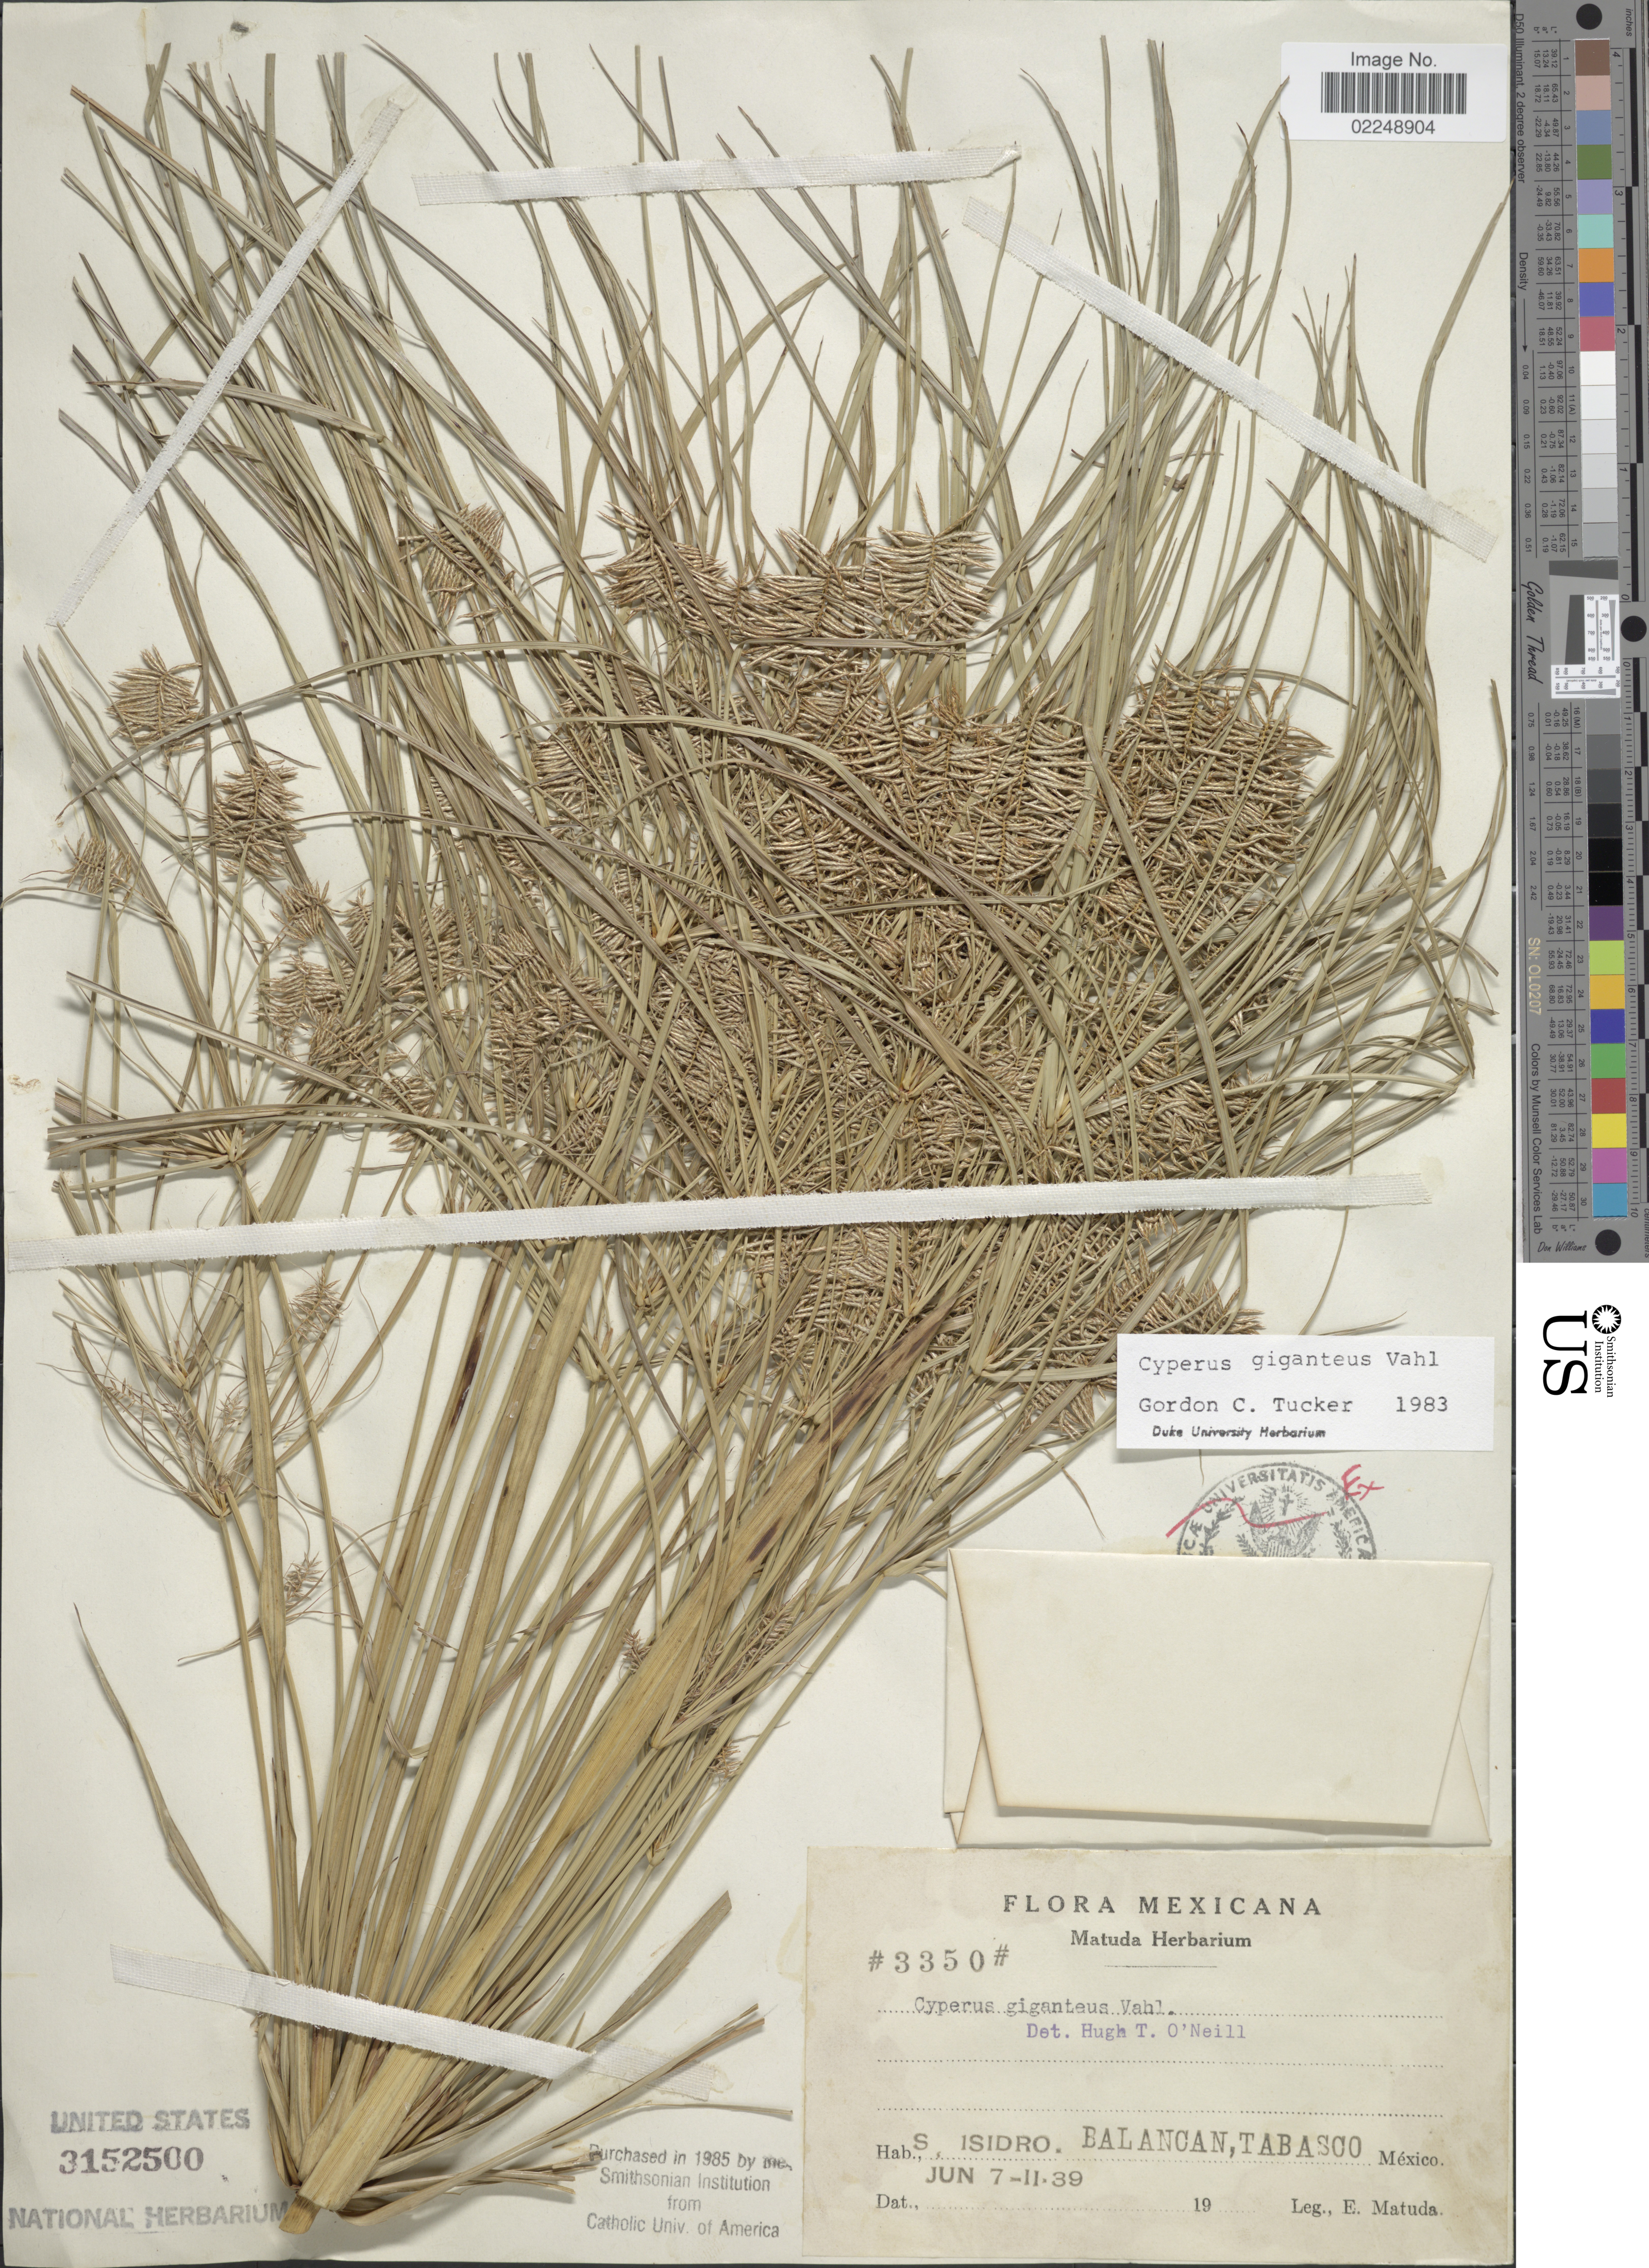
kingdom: Plantae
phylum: Tracheophyta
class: Liliopsida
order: Poales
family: Cyperaceae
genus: Cyperus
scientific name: Cyperus giganteus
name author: Vahl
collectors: E. Matuda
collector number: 3350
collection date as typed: Transcribed d/m/y: 7/6/39 to 11/6/39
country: Mexico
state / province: México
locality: S. Isidro. Balancan, Tabasco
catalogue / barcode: US 3152500